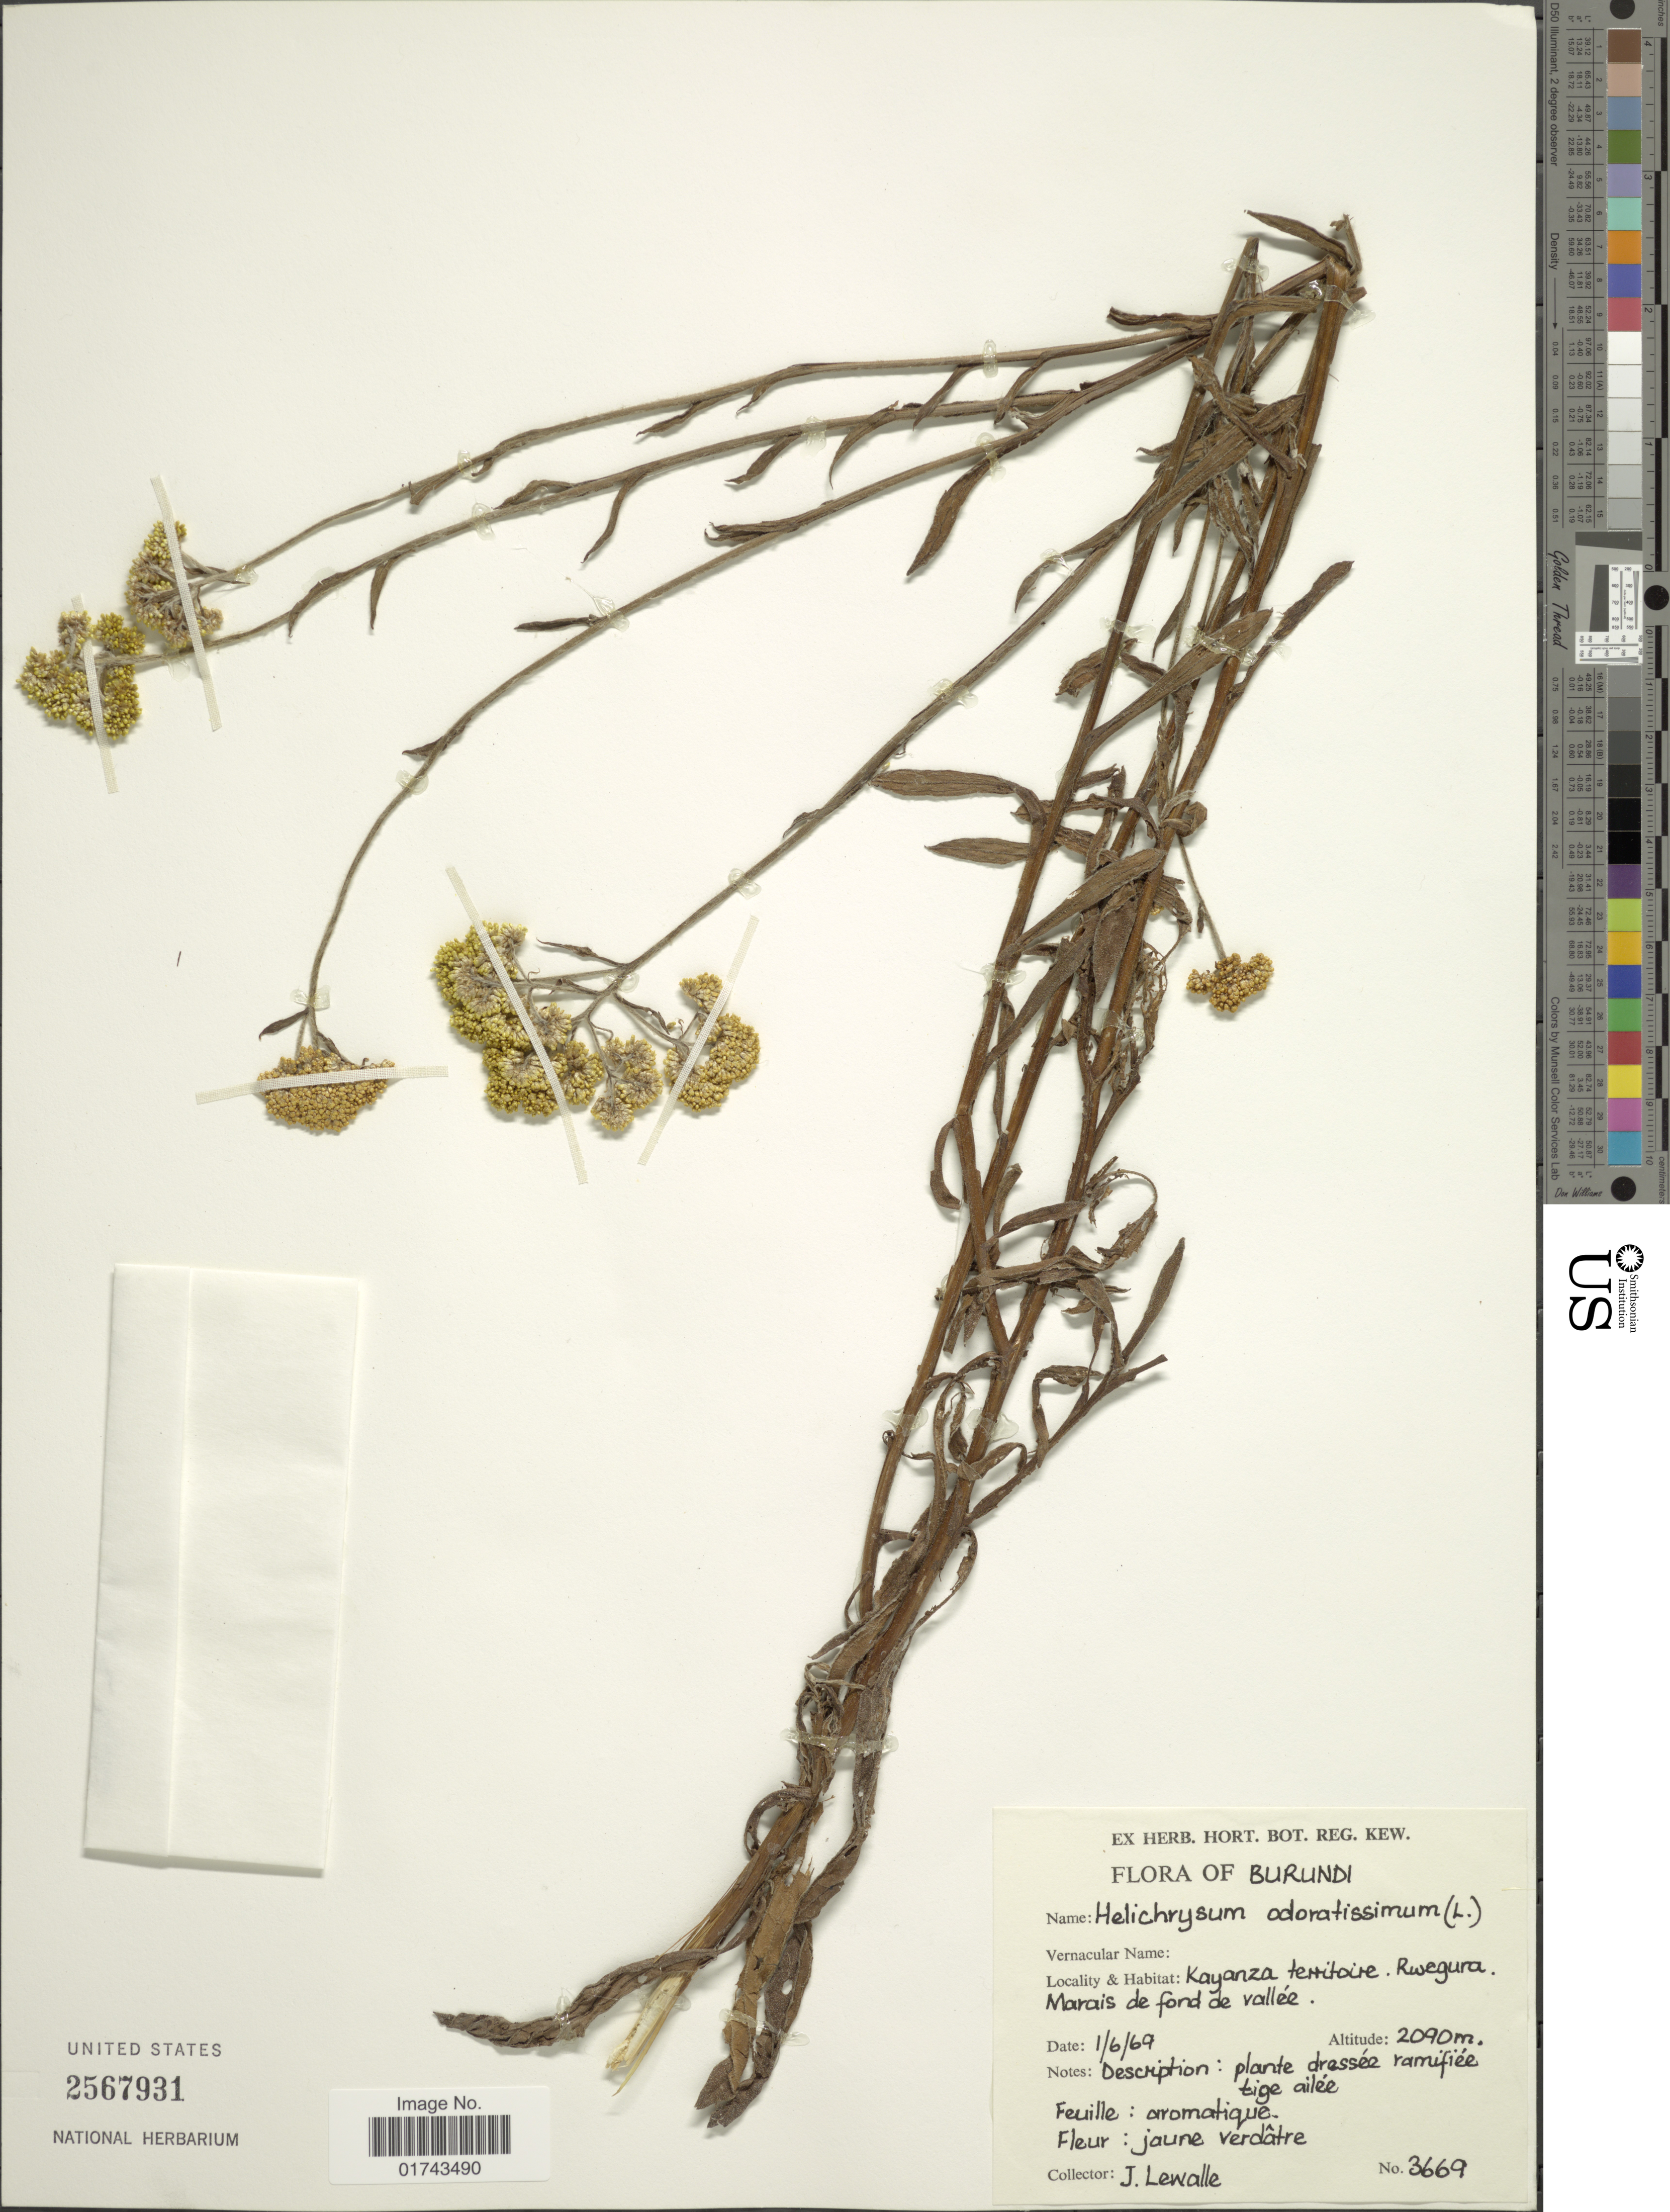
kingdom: Plantae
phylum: Tracheophyta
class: Magnoliopsida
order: Asterales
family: Asteraceae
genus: Helichrysum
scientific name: Helichrysum odoratissimum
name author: (L.) Sweet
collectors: J. Lewalle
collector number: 3669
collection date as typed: Transcribed d/m/y: 1/6/69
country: Burundi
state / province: Kayanza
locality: Kayanza territoire, Rwegura, marais de fond de vallee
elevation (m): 2090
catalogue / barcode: US 2567931